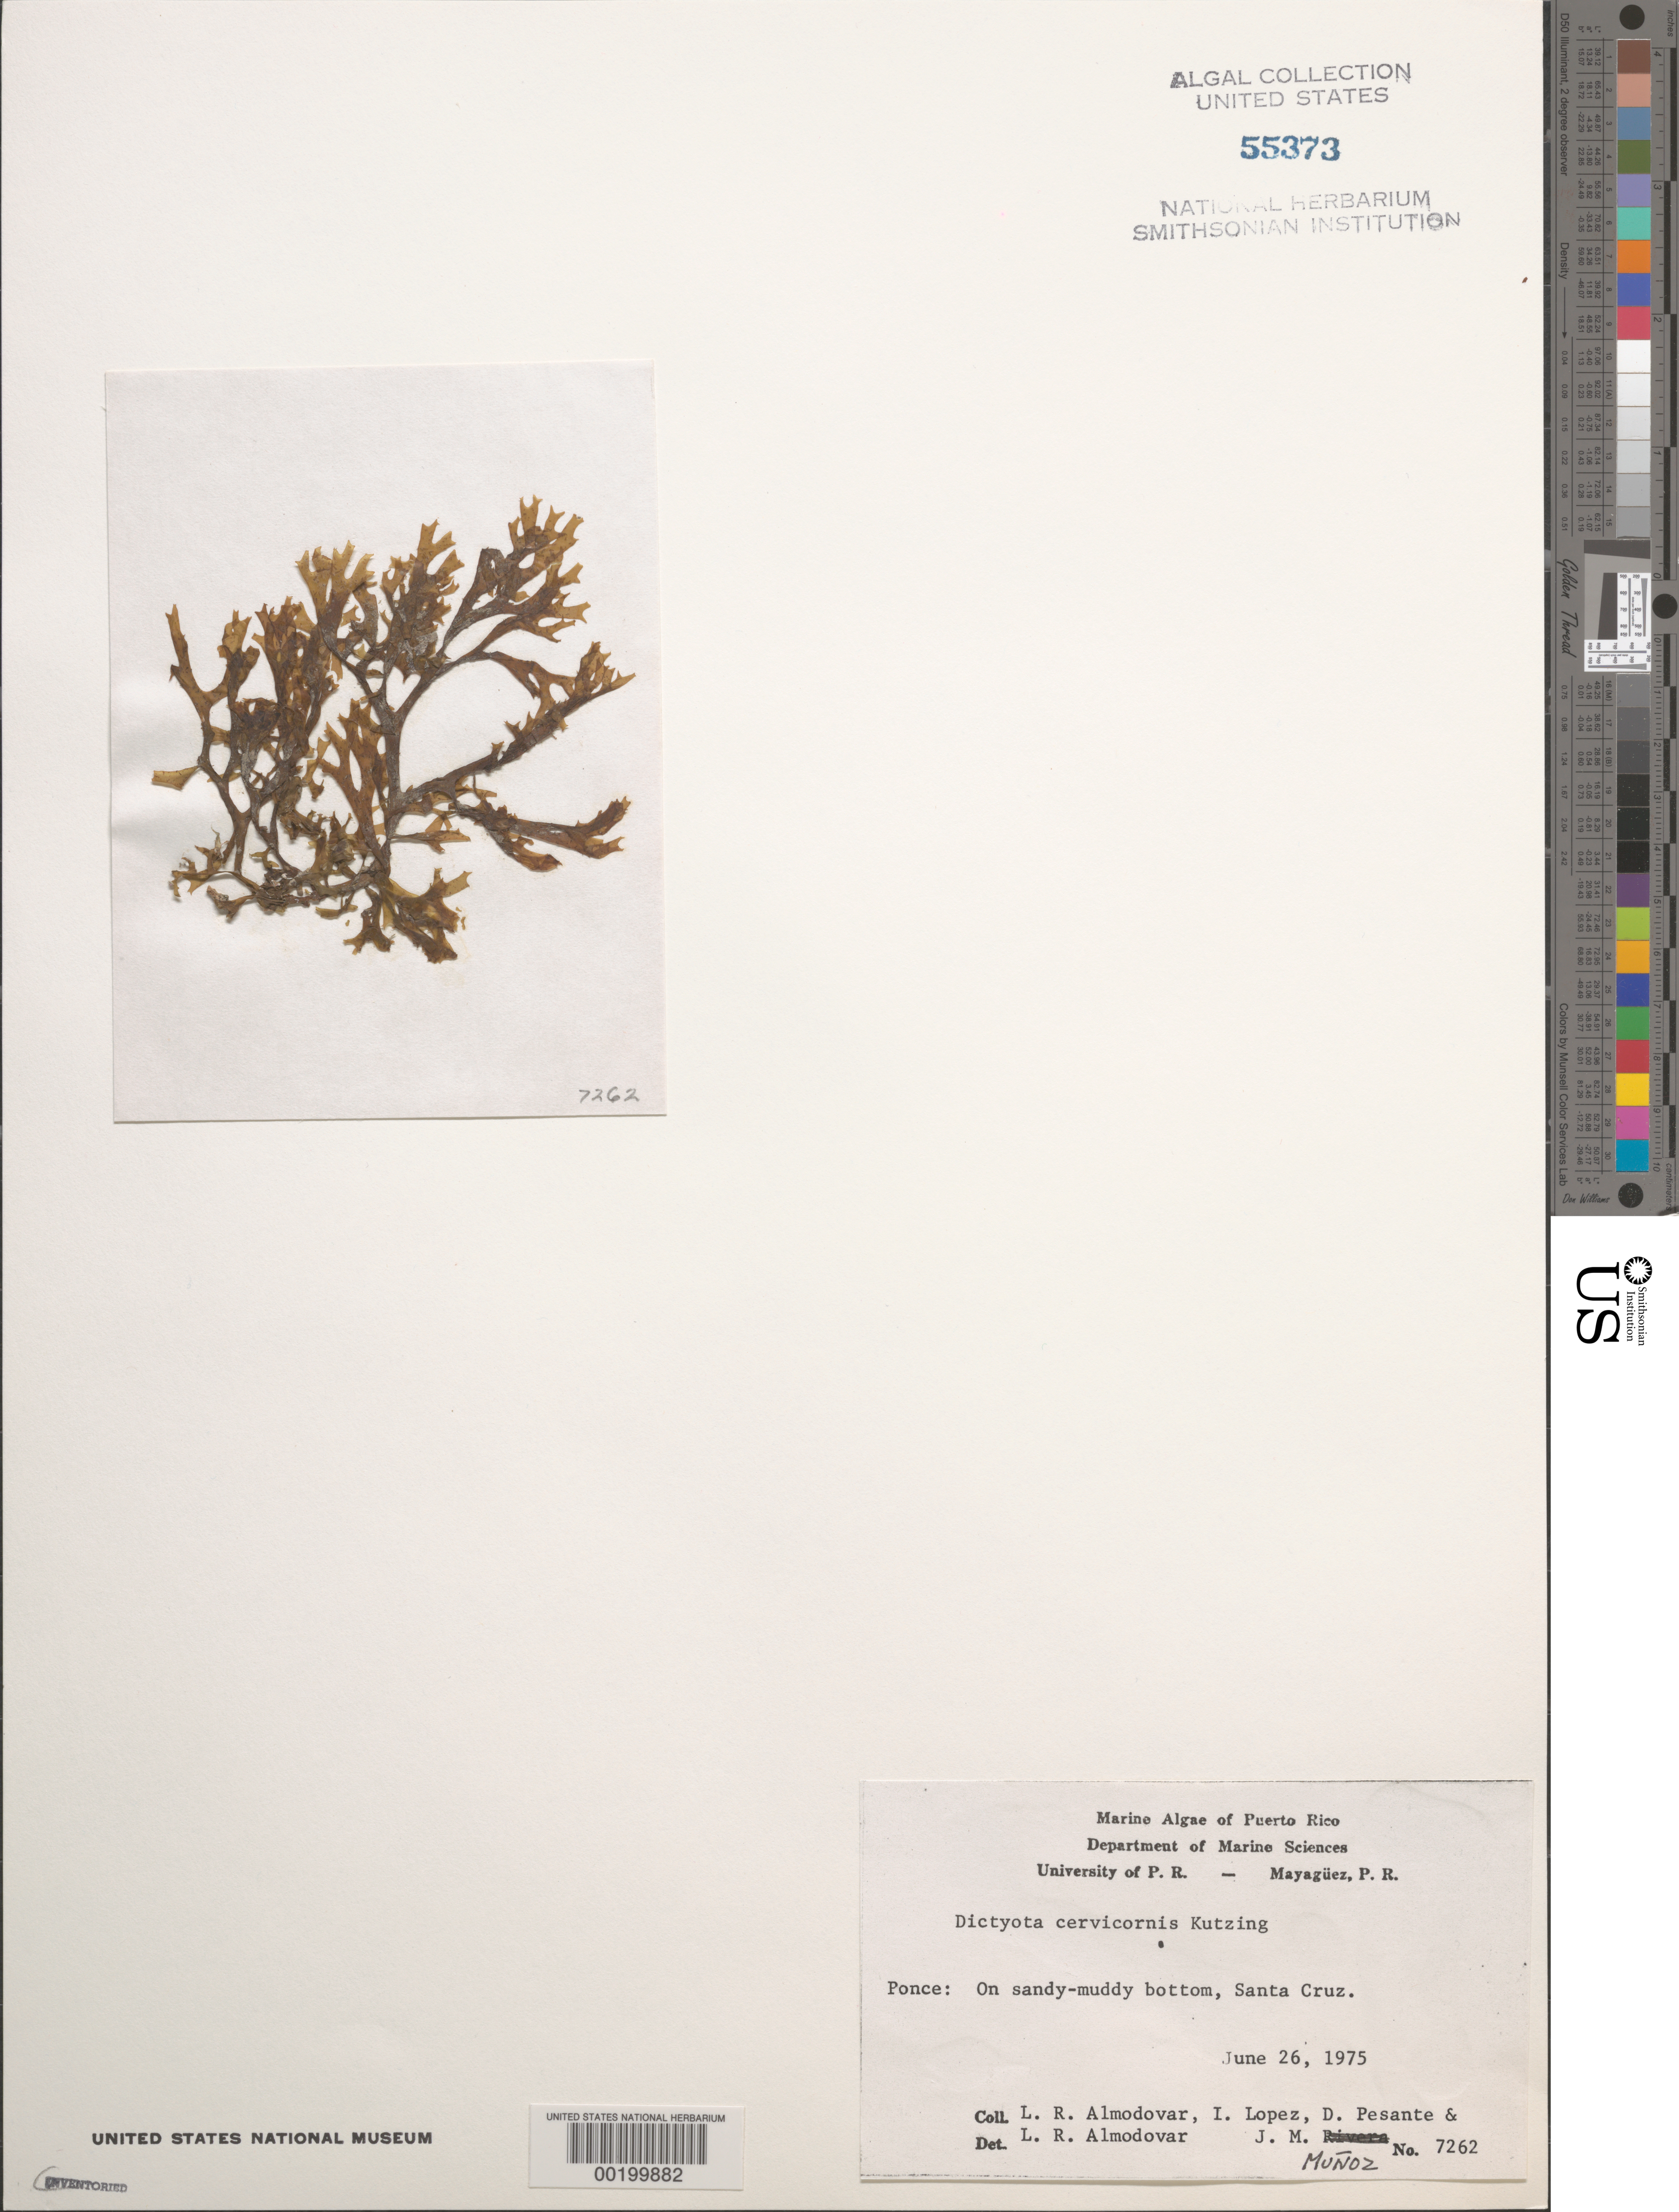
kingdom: Chromista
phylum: Ochrophyta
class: Phaeophyceae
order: Dictyotales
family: Dictyotaceae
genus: Dictyota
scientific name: Dictyota cervicornis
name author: Kütz.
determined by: Almodovar, L. R.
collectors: L. Almodovar, I. Lopéz, D. Pesante & J. Muñoz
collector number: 7262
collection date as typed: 26 Jun 1975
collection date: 1975-06-26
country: Puerto Rico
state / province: Ponce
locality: Santa cruz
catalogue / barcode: US 55373